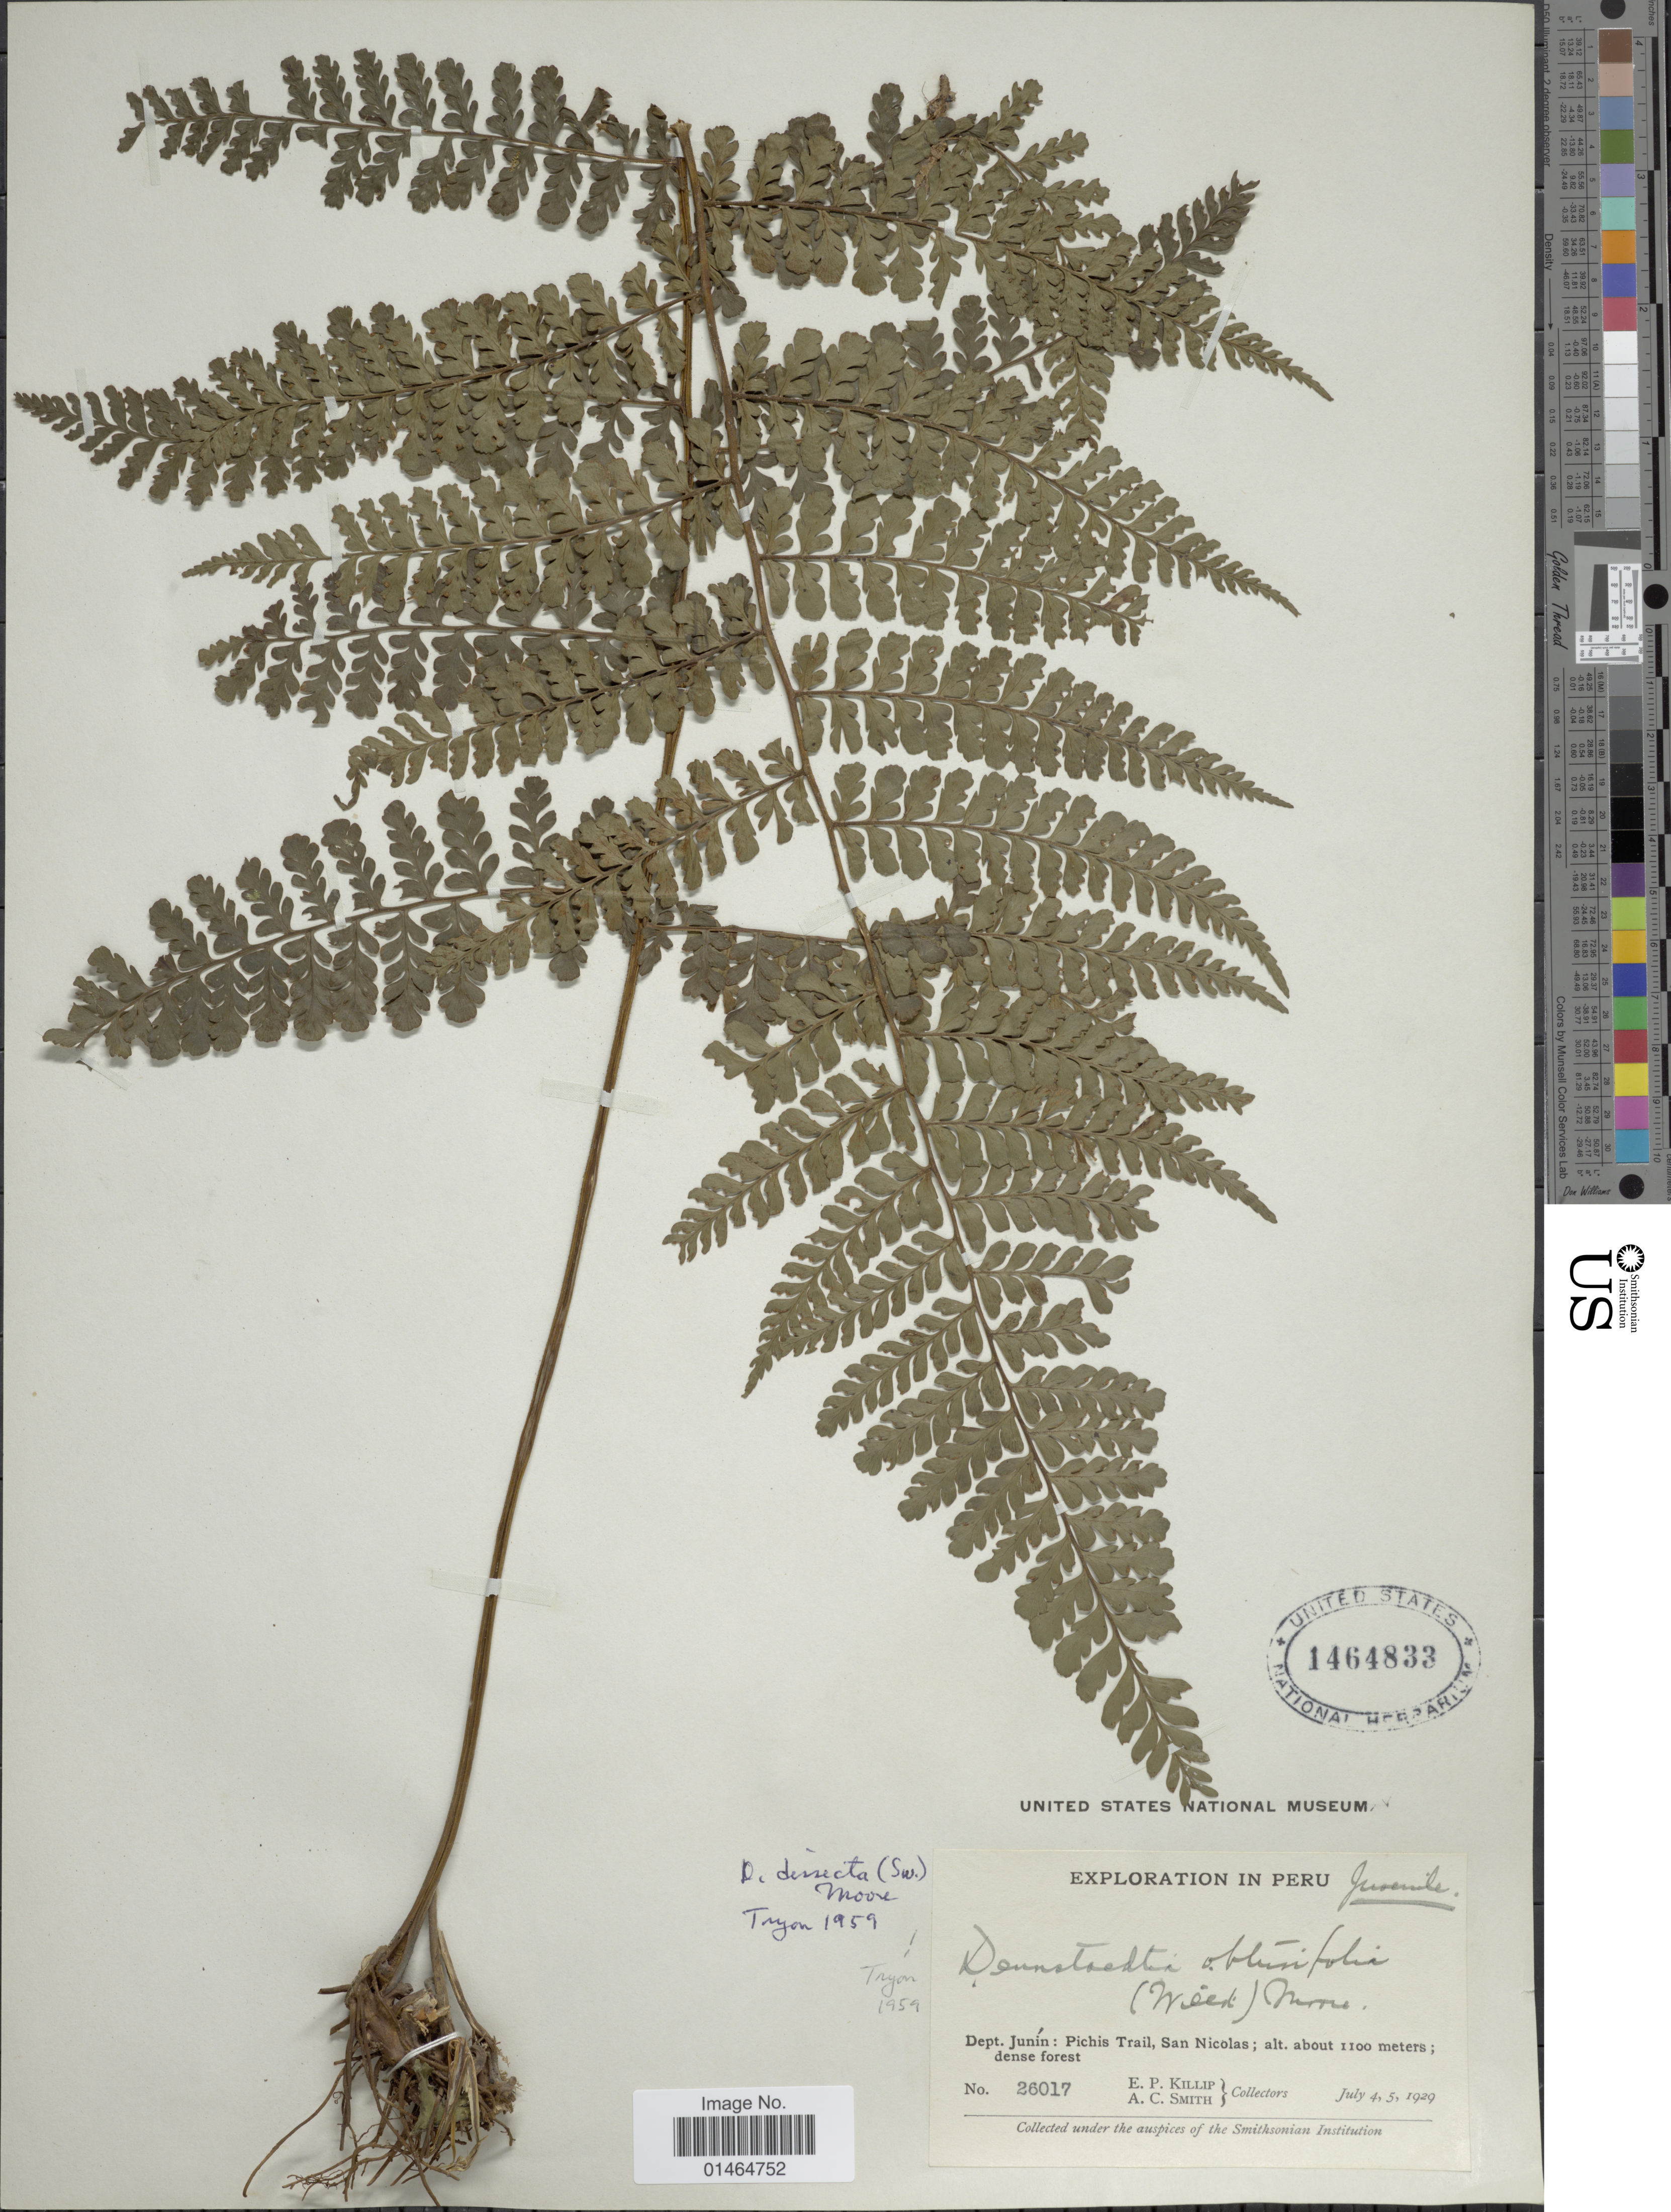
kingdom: Plantae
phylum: Tracheophyta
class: Polypodiopsida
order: Polypodiales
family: Dennstaedtiaceae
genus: Dennstaedtia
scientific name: Dennstaedtia dissecta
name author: (Sw.) T. Moore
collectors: E. P. Killip & A. C. Smith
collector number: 26017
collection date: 1929-07-04/1929-07-05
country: Peru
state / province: Junín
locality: Pichis Trail, San Nicolas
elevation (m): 1100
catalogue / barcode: US 1464833